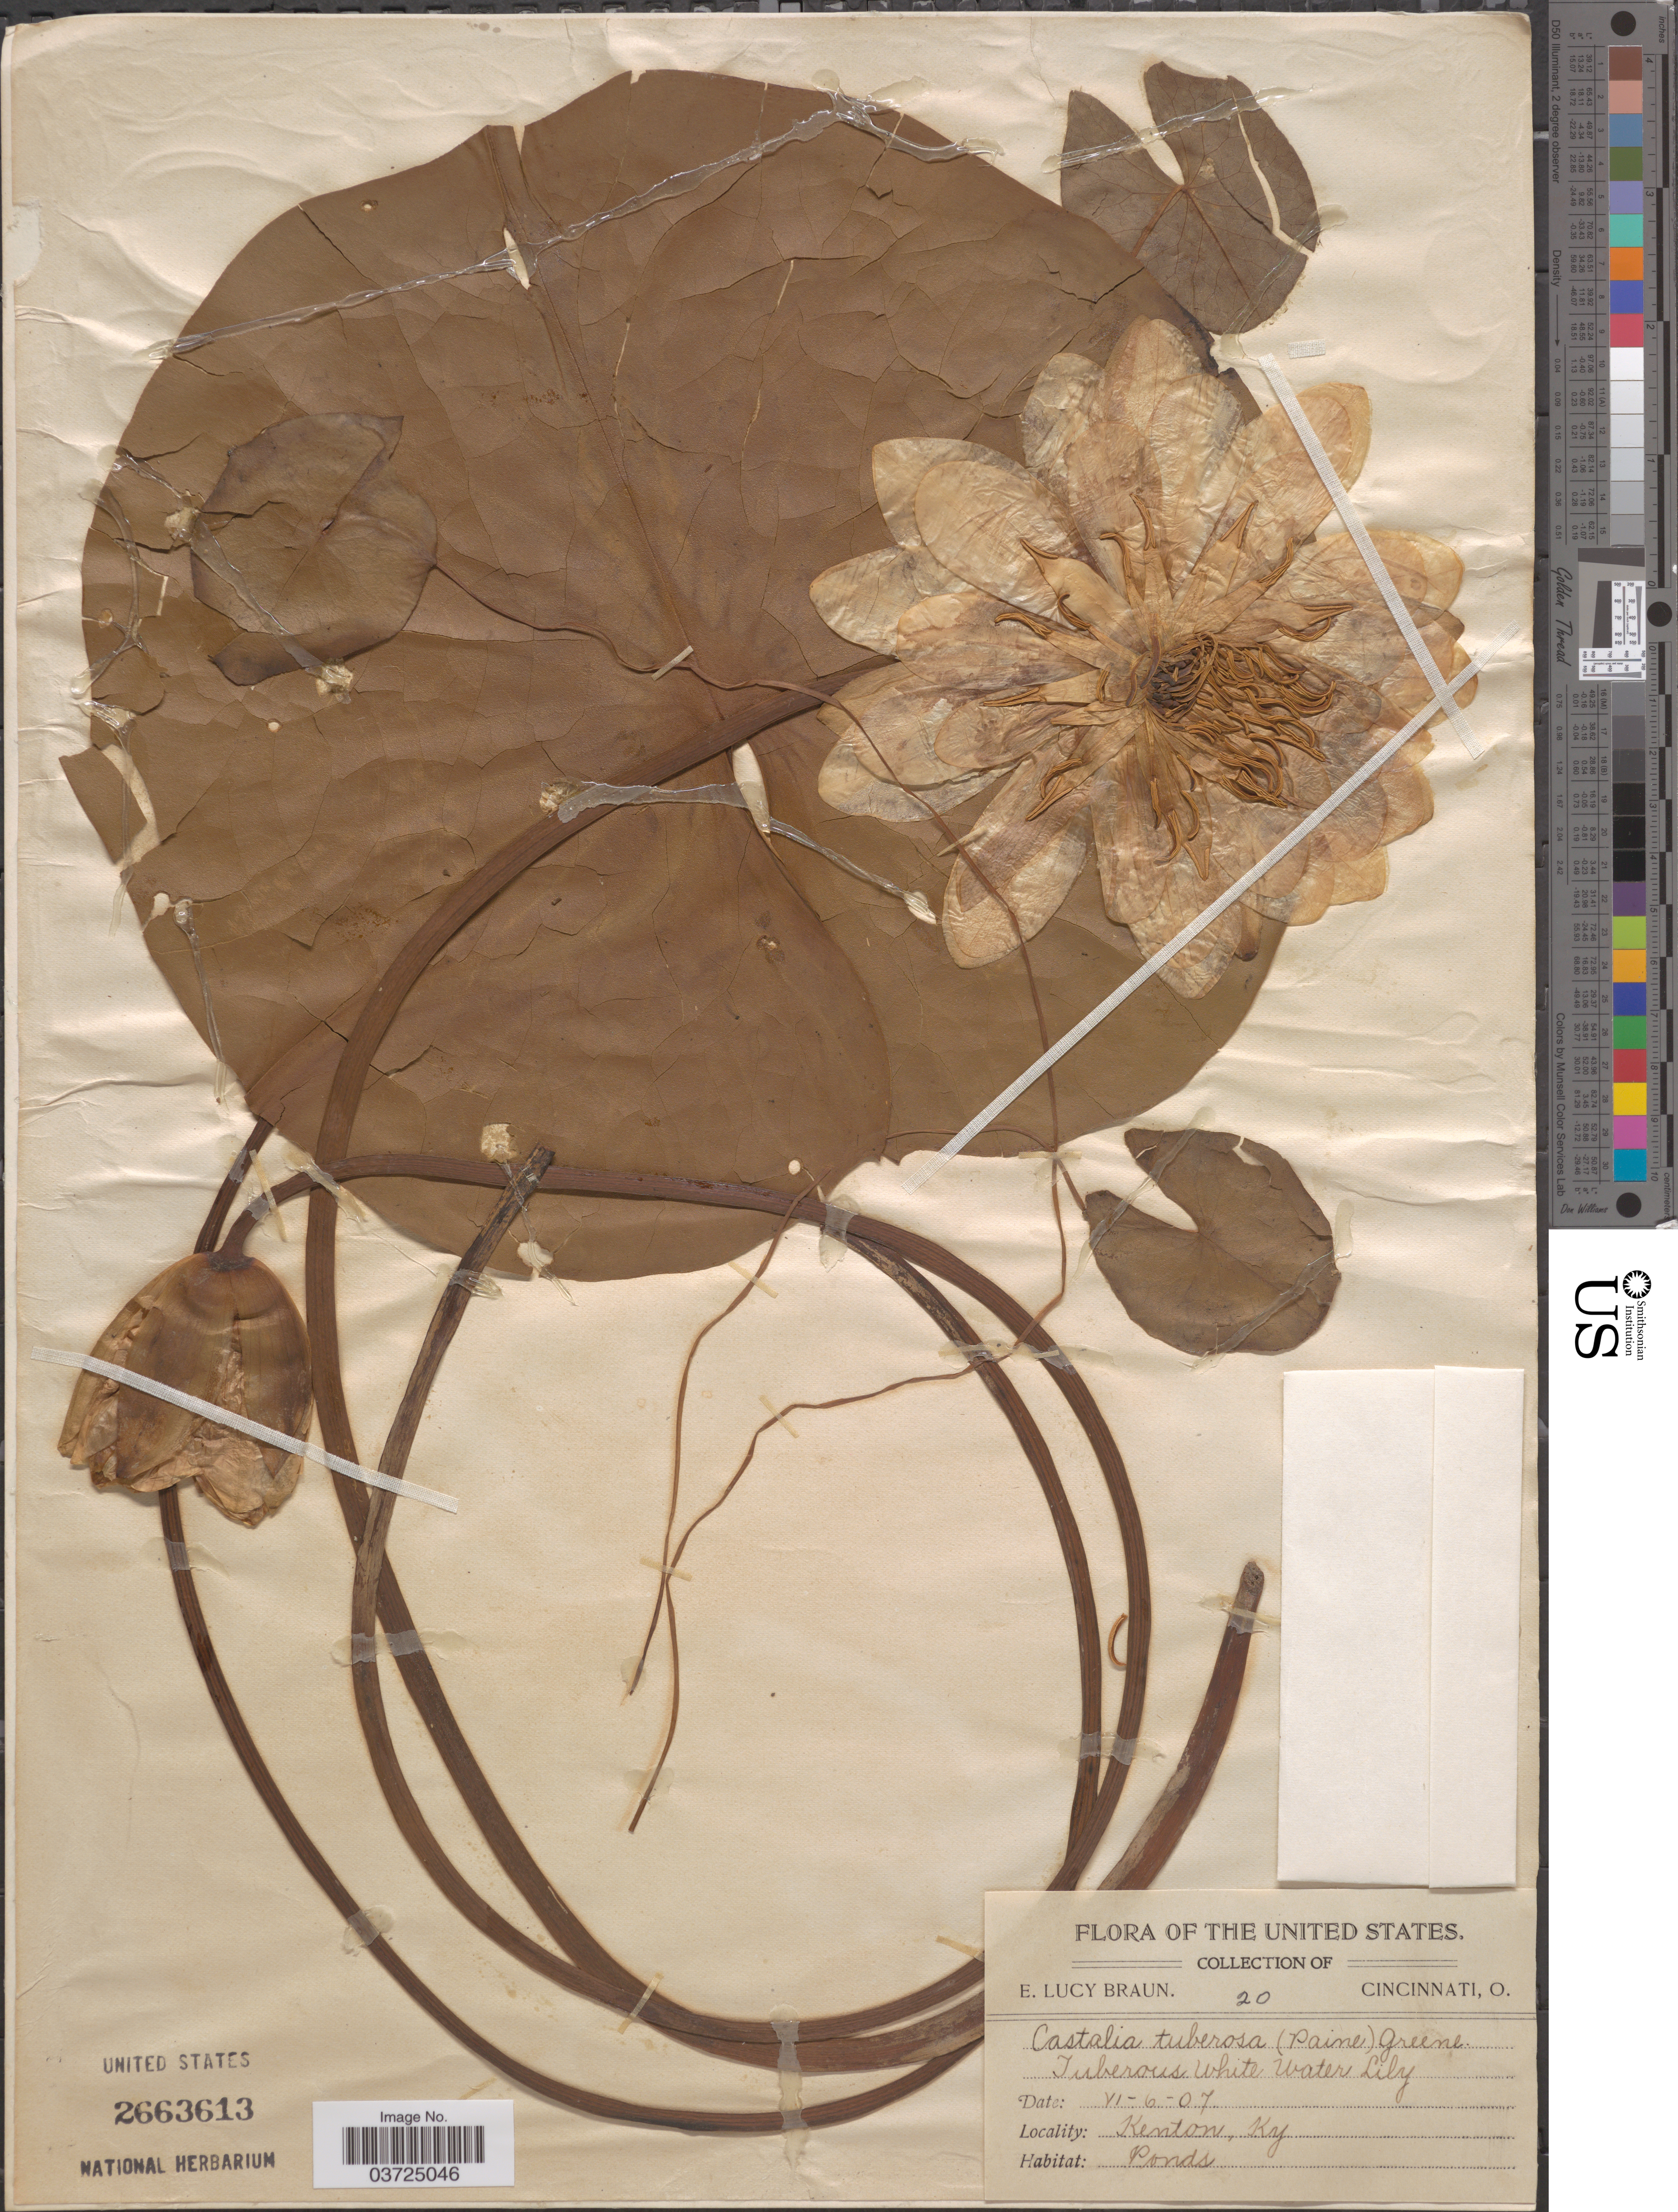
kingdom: Plantae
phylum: Tracheophyta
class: Magnoliopsida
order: Nymphaeales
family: Nymphaeaceae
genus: Nymphaea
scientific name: Nymphaea tuberosa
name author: Paine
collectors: E. L. Braun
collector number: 20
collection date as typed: Transcribed d/m/y: 6/6/7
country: United States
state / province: Kentucky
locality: Kenton. Ponds.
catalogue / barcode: US 2663613